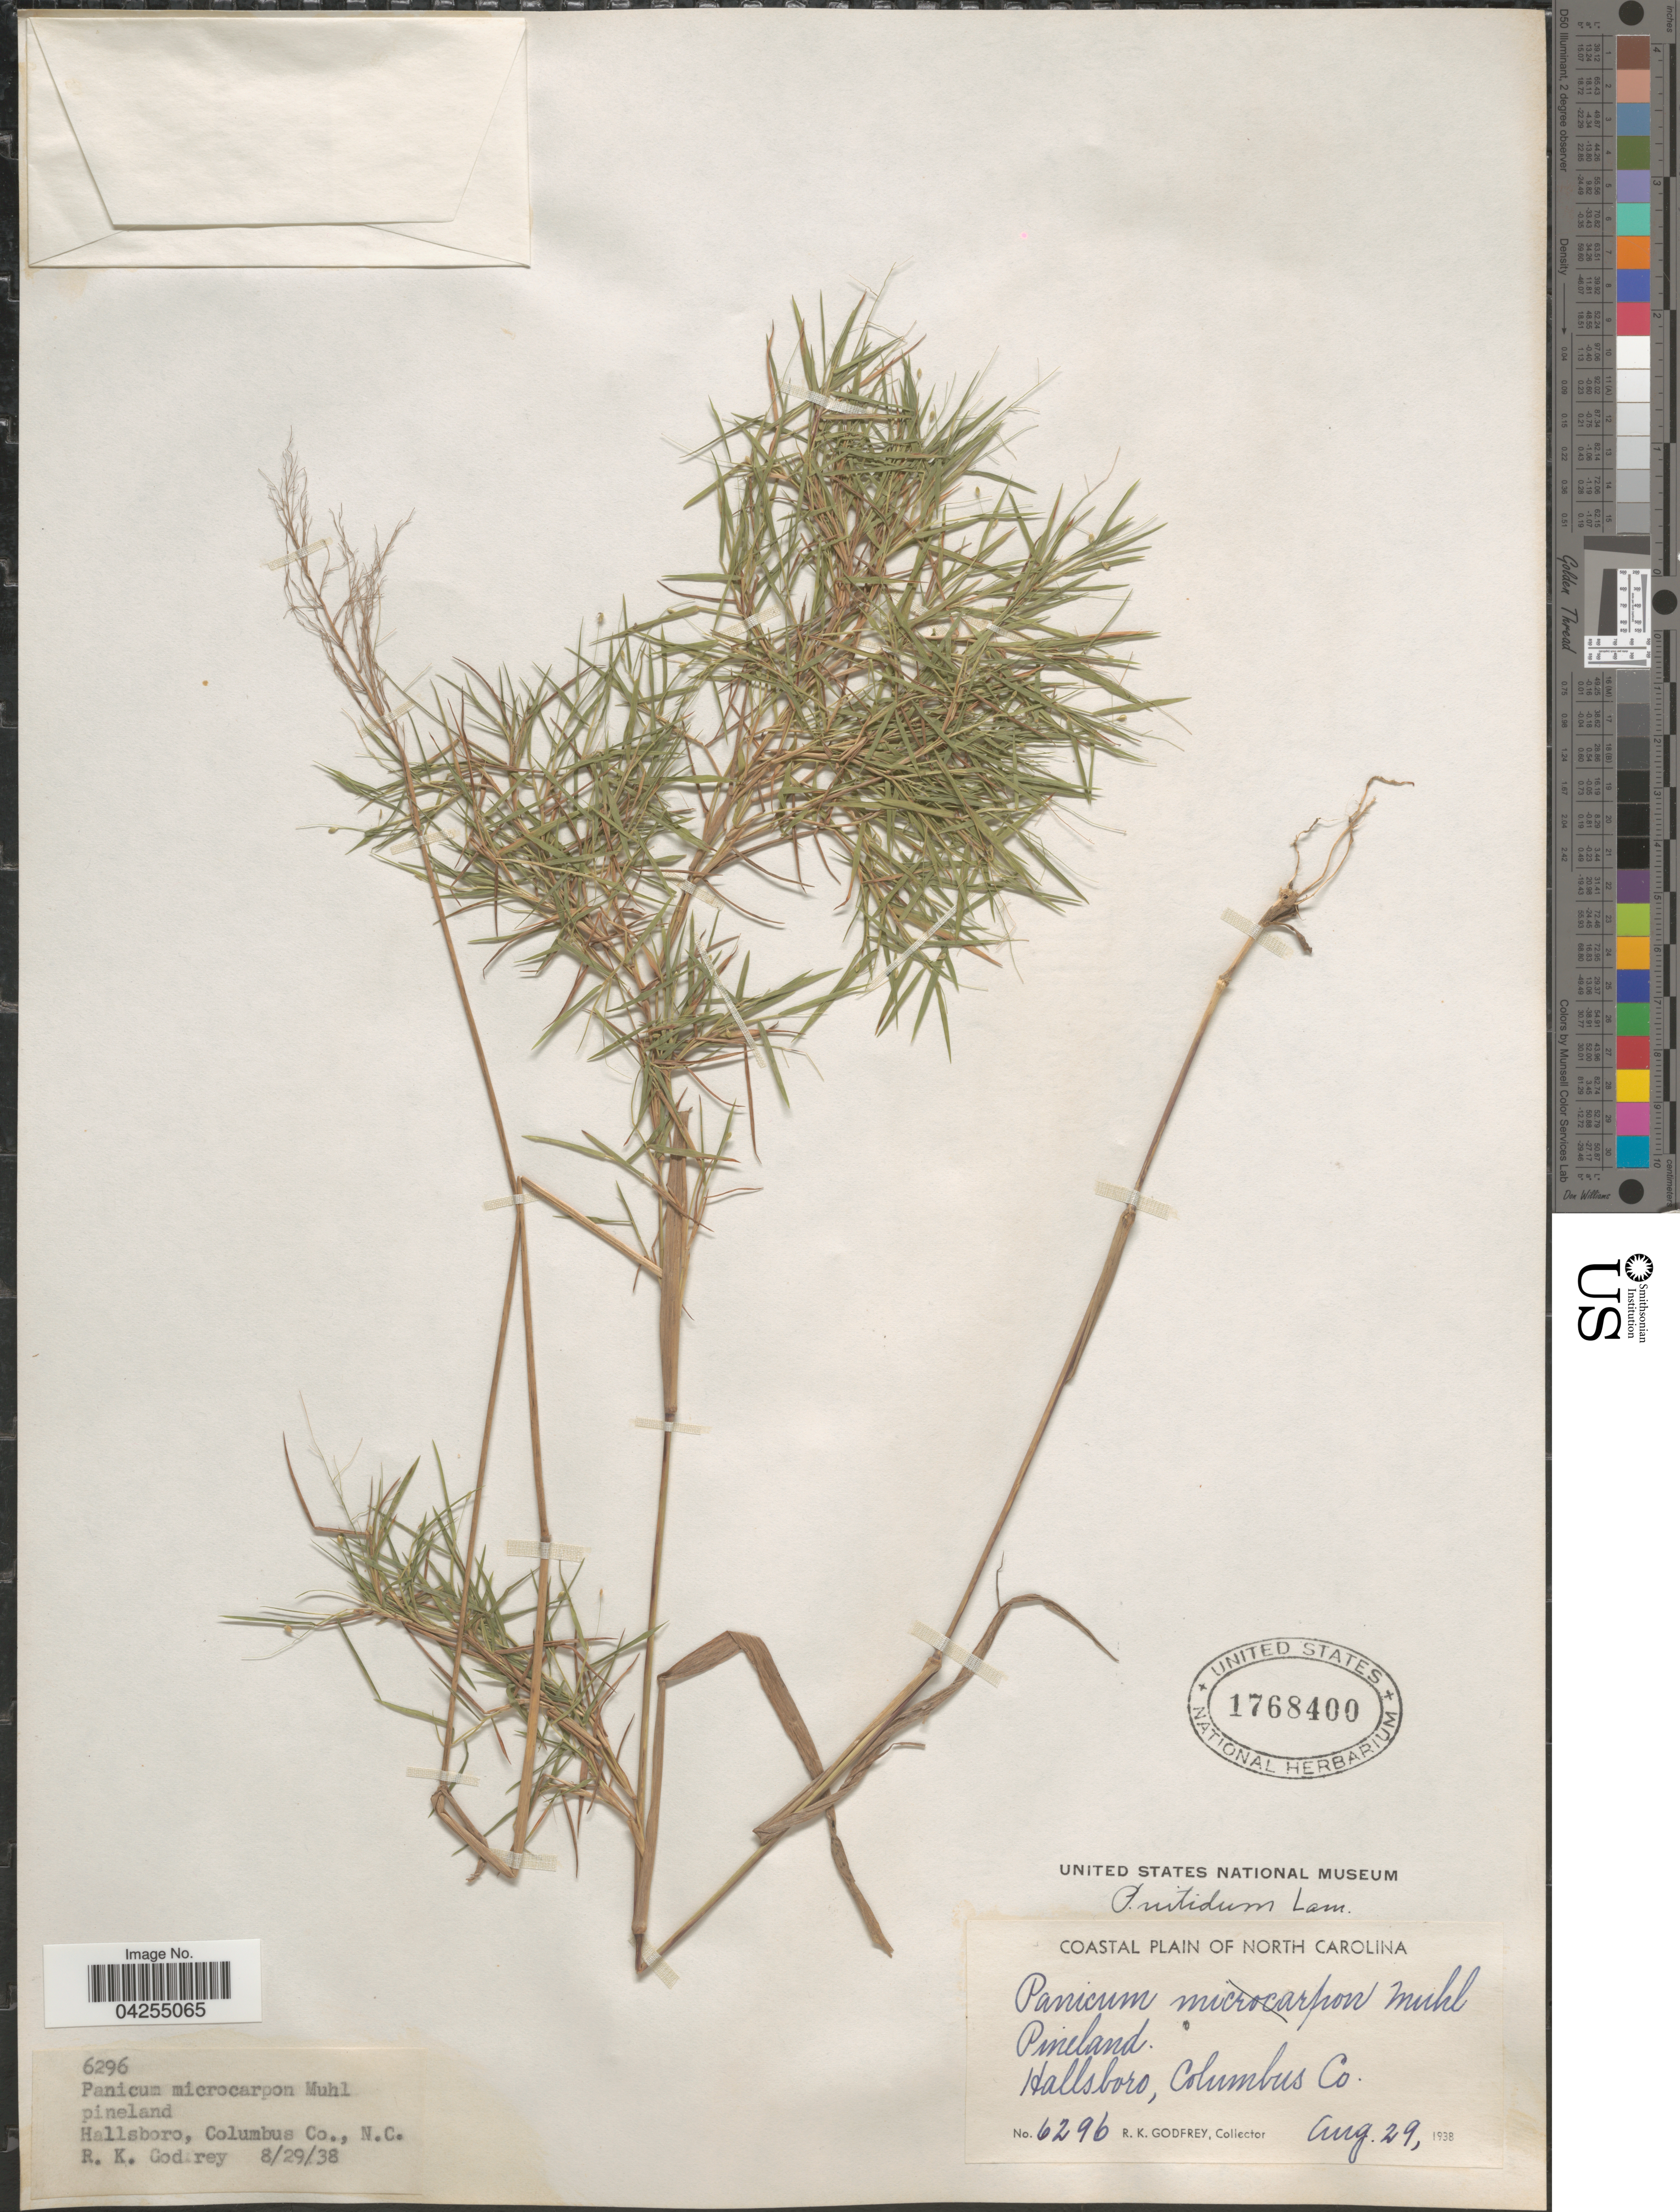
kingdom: Plantae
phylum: Tracheophyta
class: Liliopsida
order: Poales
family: Poaceae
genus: Dichanthelium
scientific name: Dichanthelium dichotomum var. dichotomum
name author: (L.) Gould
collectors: R. K. Godfrey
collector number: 6296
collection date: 1938-08-29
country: United States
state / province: North Carolina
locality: Pineland. Hallsboro, Columbus Co. Coastal Plain of North Carolina.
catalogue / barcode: US 1768400